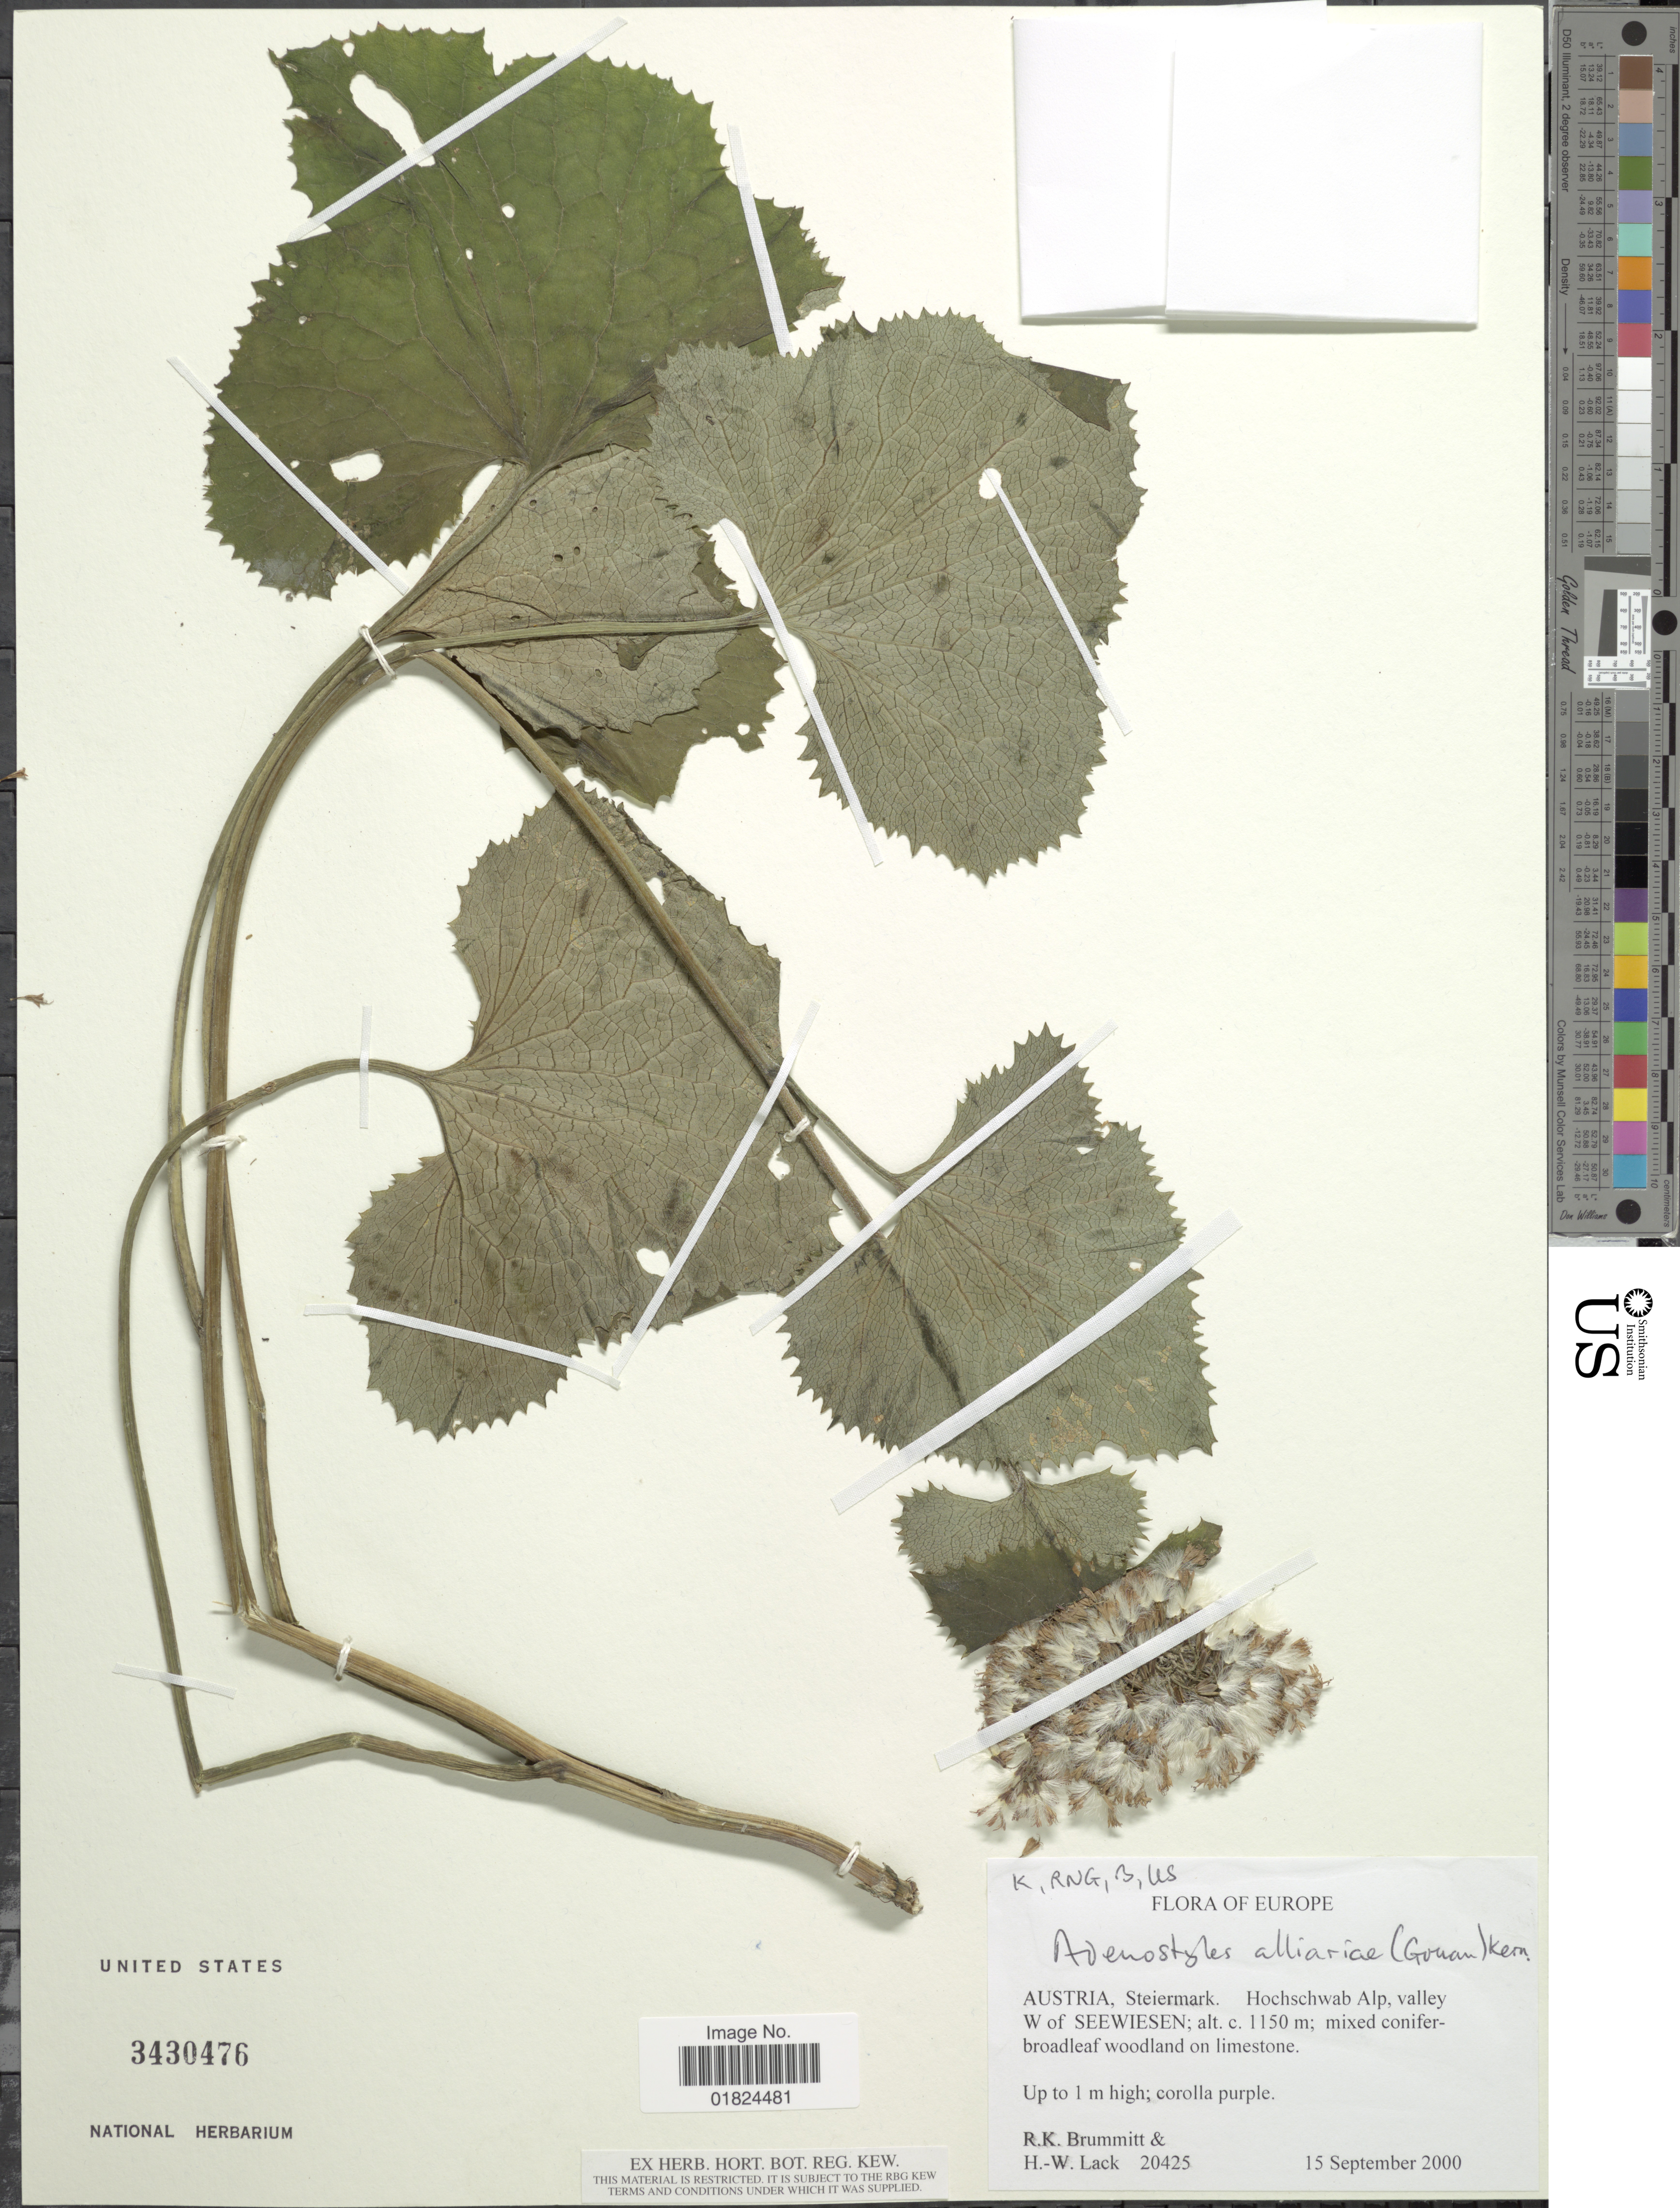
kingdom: Plantae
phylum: Tracheophyta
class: Magnoliopsida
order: Asterales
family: Asteraceae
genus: Adenostyles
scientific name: Adenostyles alliariae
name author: (Gouan) A. Kern.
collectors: R. K. Brummitt & H. W. Lack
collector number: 20425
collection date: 2000-09-15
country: Austria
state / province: Steiermark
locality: Hochschwab Alp, valley W of Seewiesen.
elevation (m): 1150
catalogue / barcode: US 3430476